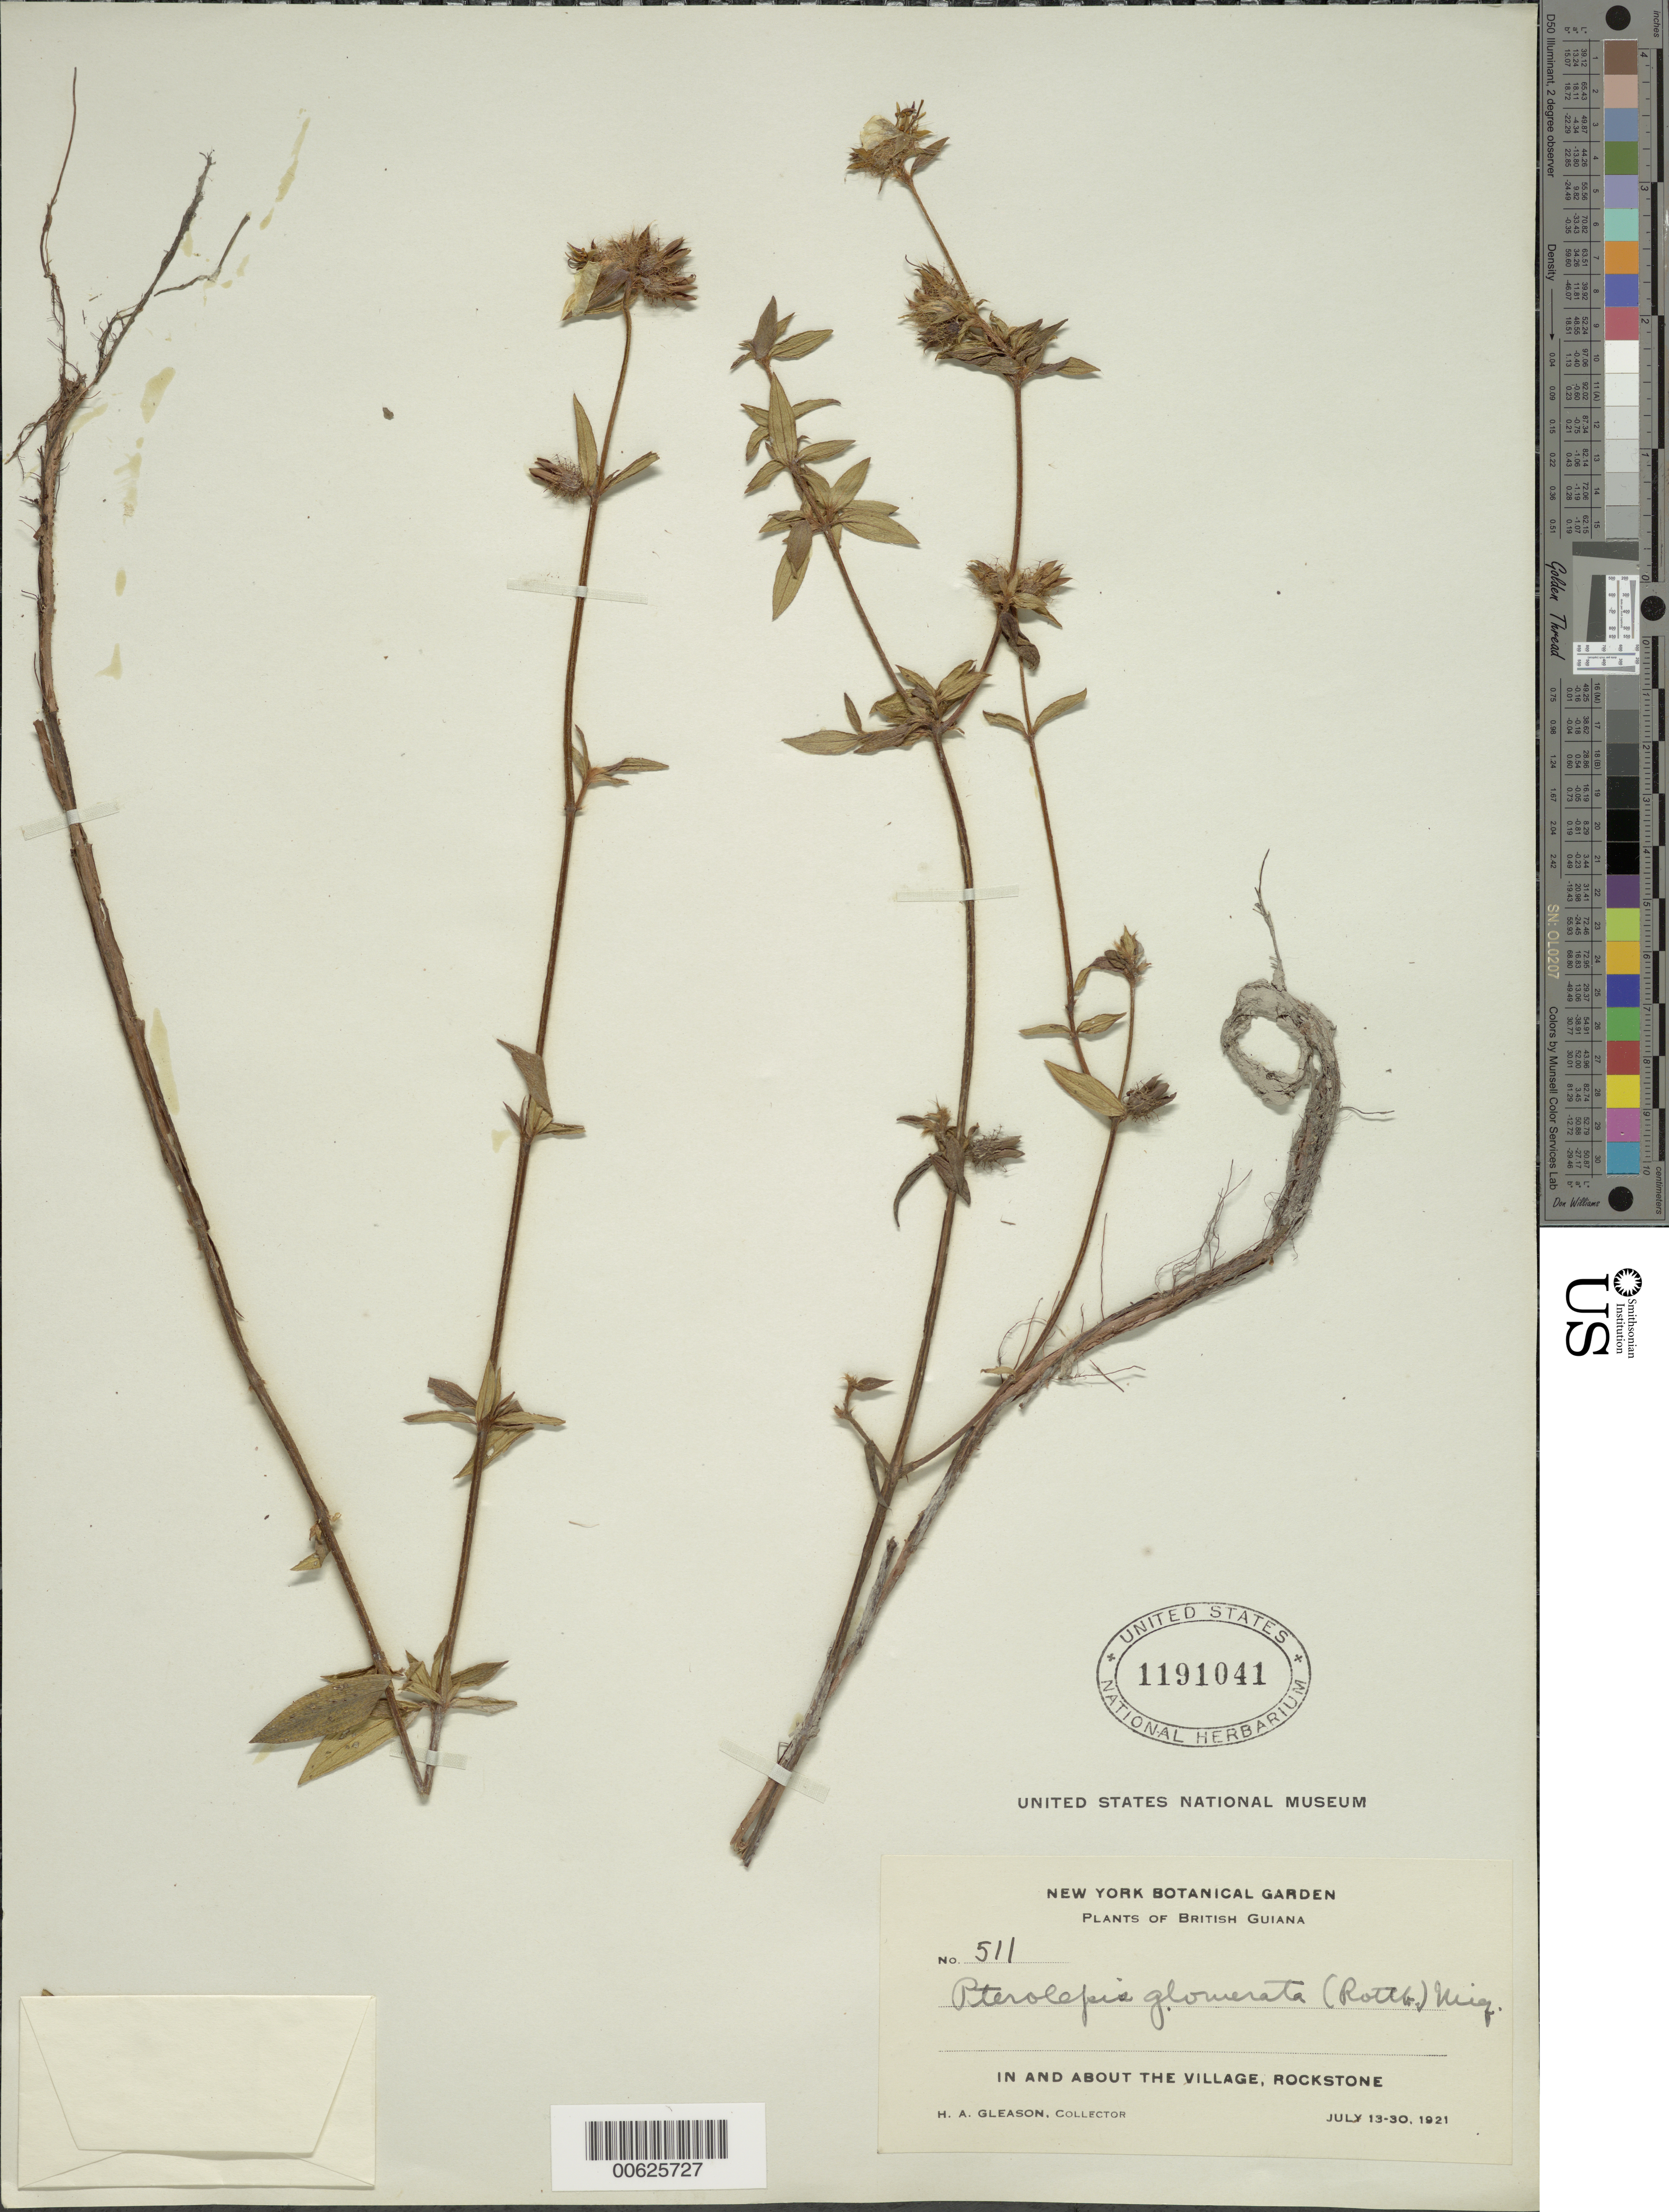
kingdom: Plantae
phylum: Tracheophyta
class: Magnoliopsida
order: Myrtales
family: Melastomataceae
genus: Pterolepis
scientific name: Pterolepis glomerata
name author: (Rottb.) Miq.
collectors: H. A. Gleason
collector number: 511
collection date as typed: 13-Jul-21 to 30-Jul-21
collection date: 1921-07-13/1921-07-30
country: Guyana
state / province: U. Demerara-Berbice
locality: Rockstone, in and about the village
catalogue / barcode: US 1191041